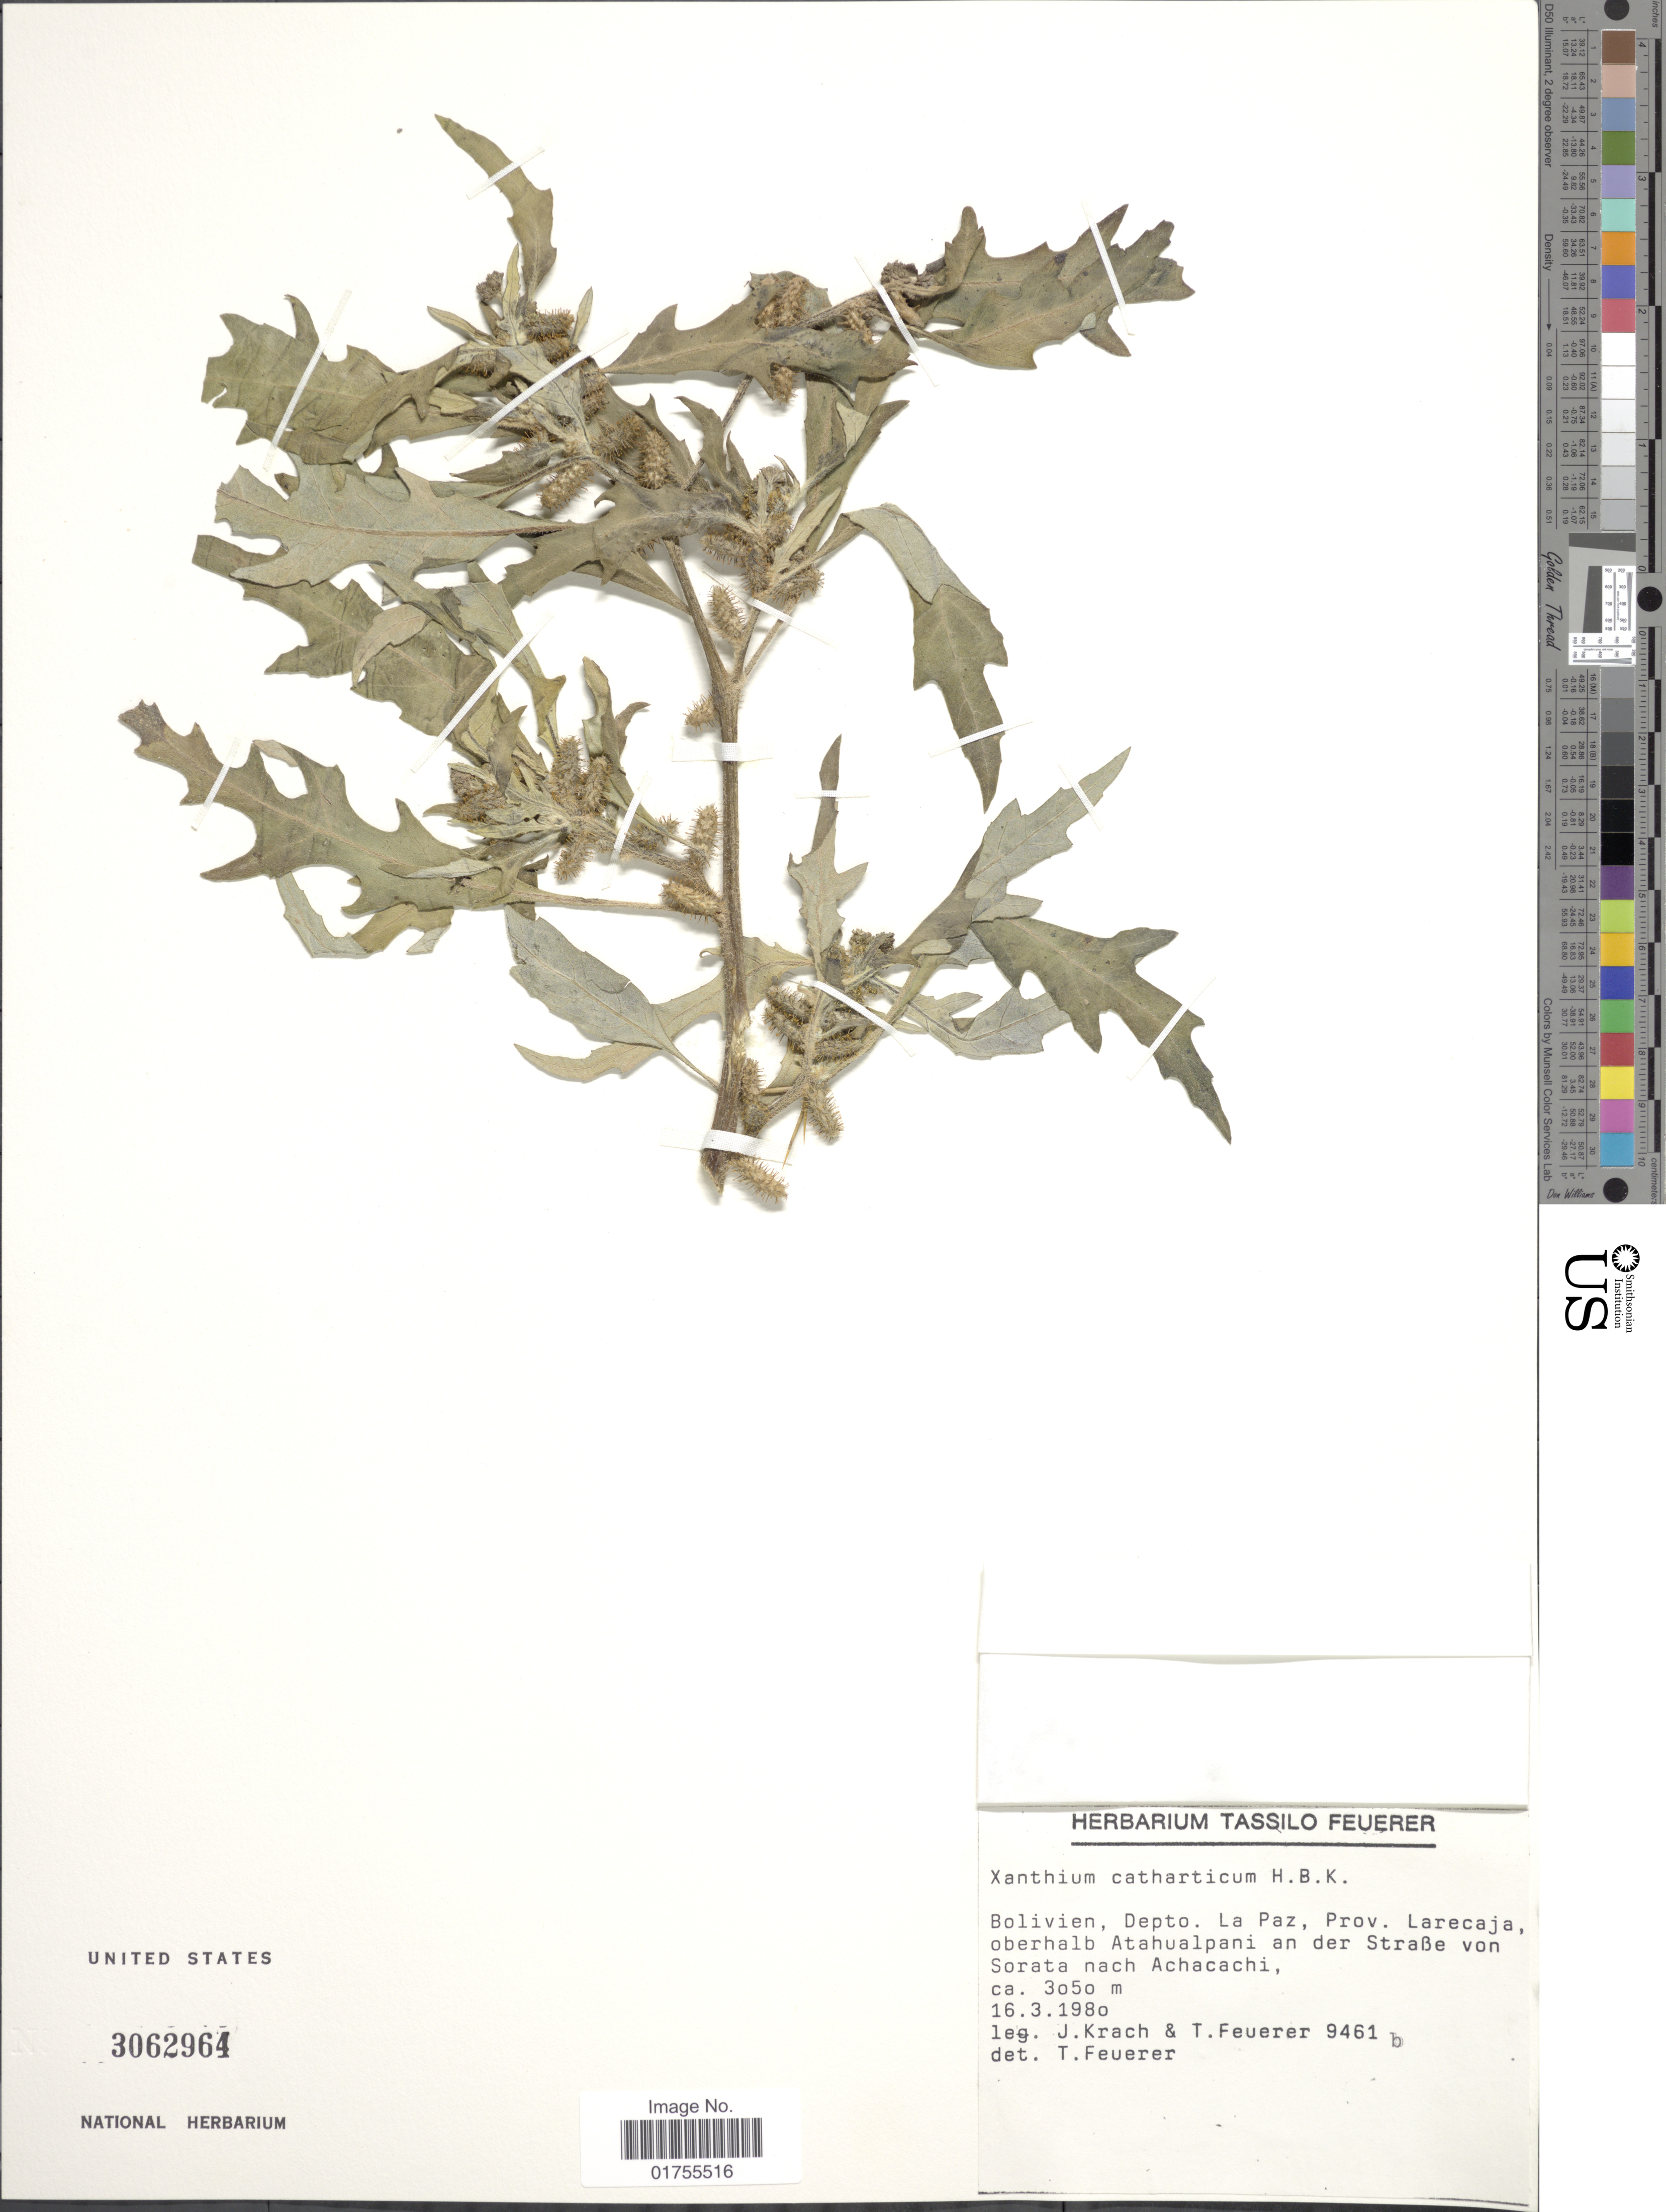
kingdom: Plantae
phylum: Tracheophyta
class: Magnoliopsida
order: Asterales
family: Asteraceae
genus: Xanthium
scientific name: Xanthium catharticum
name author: Kunth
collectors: J. Krach & T. Feuerer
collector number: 9461b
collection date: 1980-03-16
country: Bolivia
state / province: La Paz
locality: Depto. La Paz, Prov. Larecaja, oberhalb Atahualpani an der Strabe von Sorata nach Achacachi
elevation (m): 3050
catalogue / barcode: US 3062964